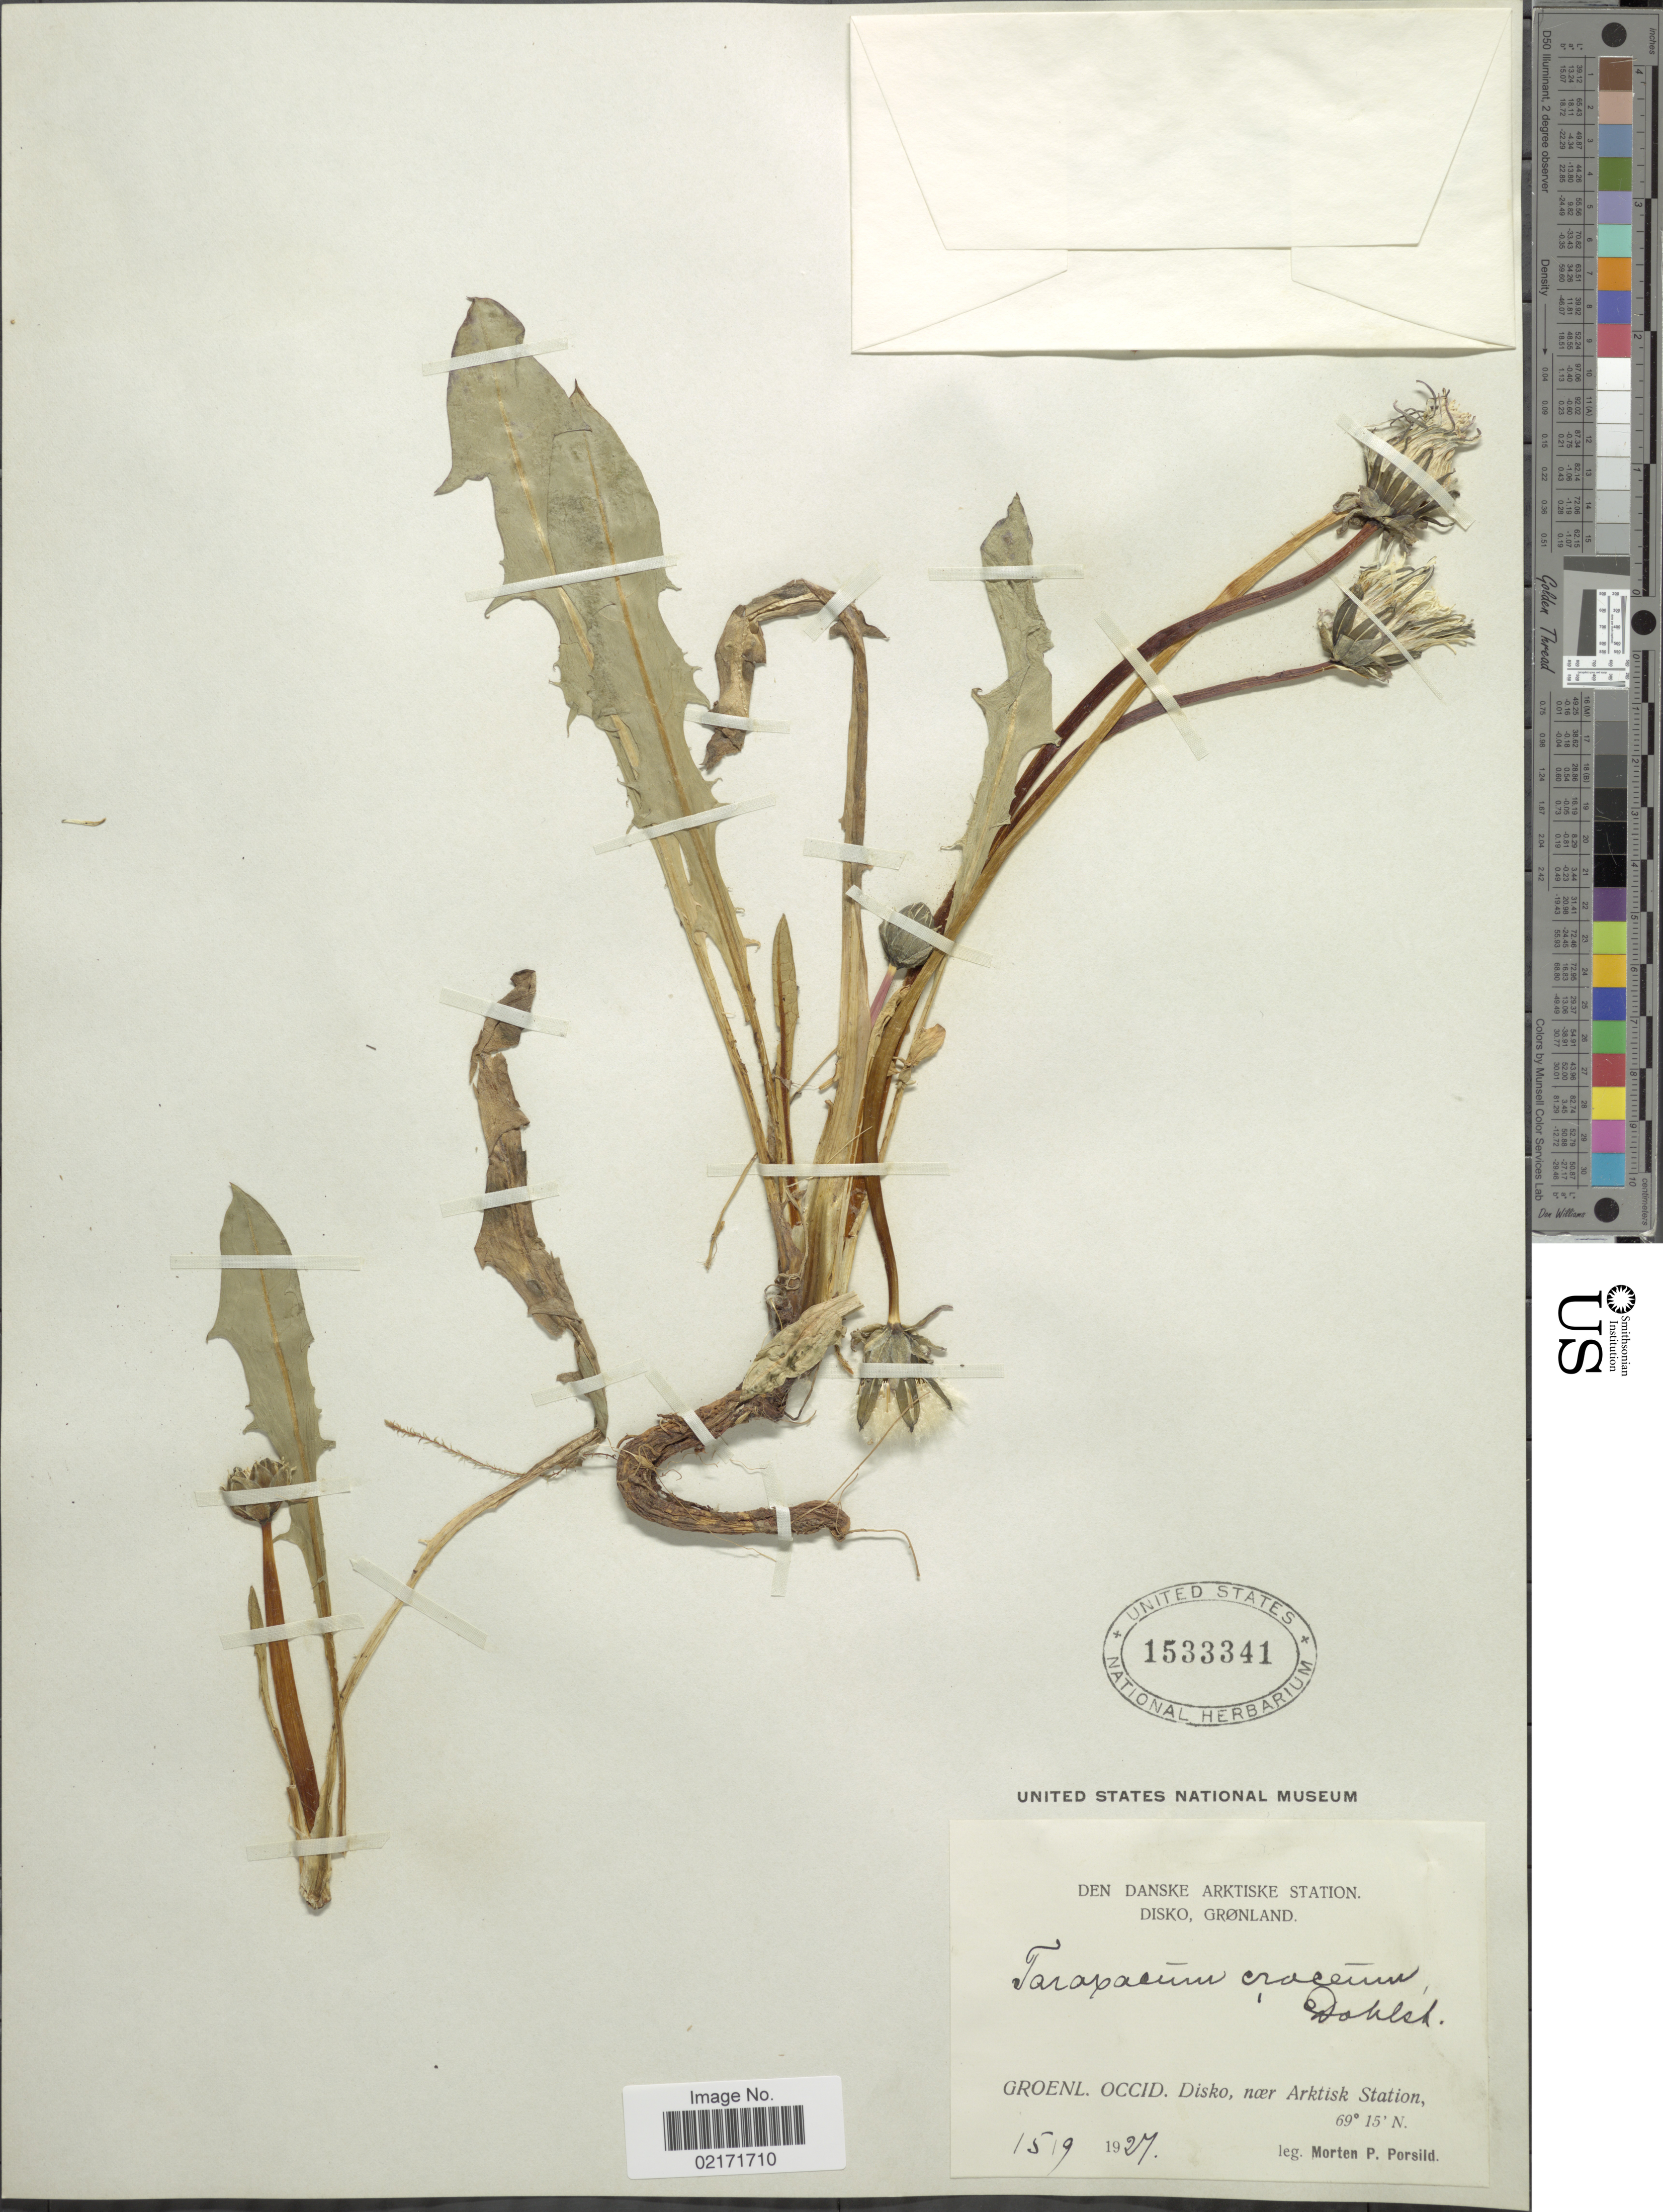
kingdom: Plantae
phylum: Tracheophyta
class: Magnoliopsida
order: Asterales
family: Asteraceae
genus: Taraxacum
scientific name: Taraxacum croceum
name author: Dahlst.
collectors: M. P. Porsild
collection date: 1927-09-15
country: Greenland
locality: Den Danske Arktiske Station. Disko, Grønland. Groenl. Occid. Disko, near Arktisk Station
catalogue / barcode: US 1533341